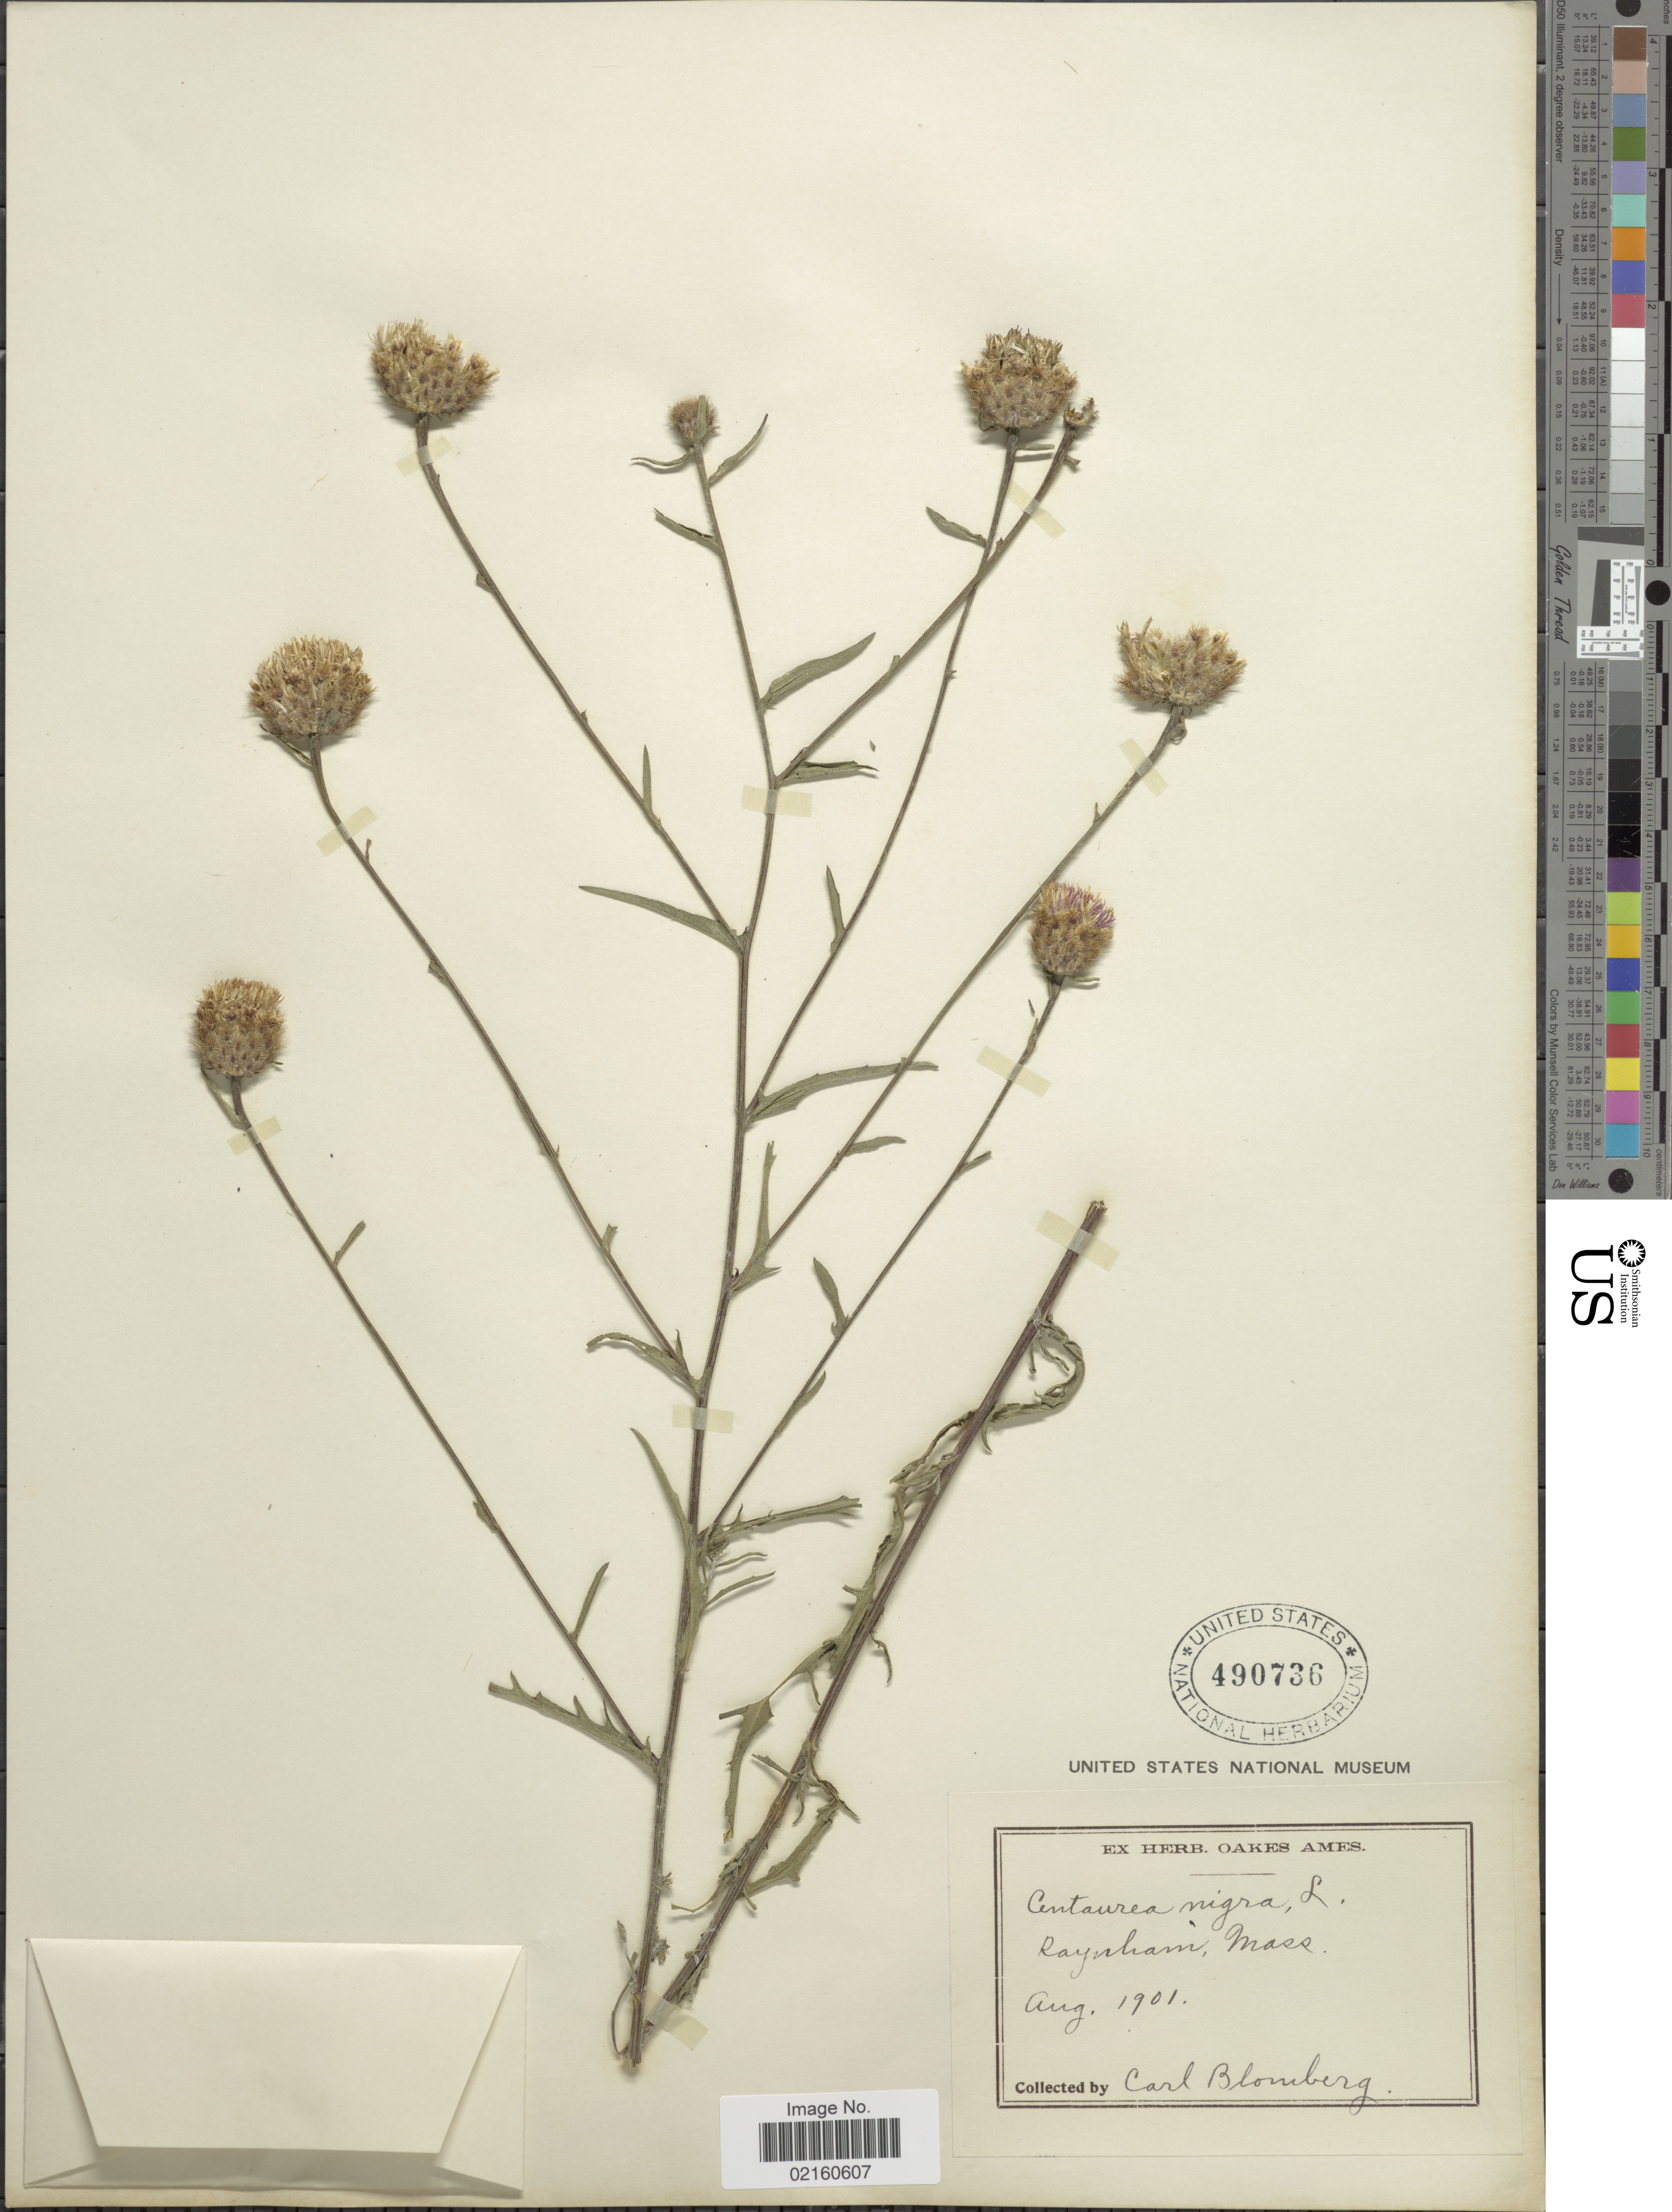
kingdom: Plantae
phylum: Tracheophyta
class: Magnoliopsida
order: Asterales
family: Asteraceae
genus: Centaurea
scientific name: Centaurea nigra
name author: L.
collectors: A. Blomberg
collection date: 1901-08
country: United States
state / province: Massachusetts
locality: Raynham, Mass.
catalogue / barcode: US 490736